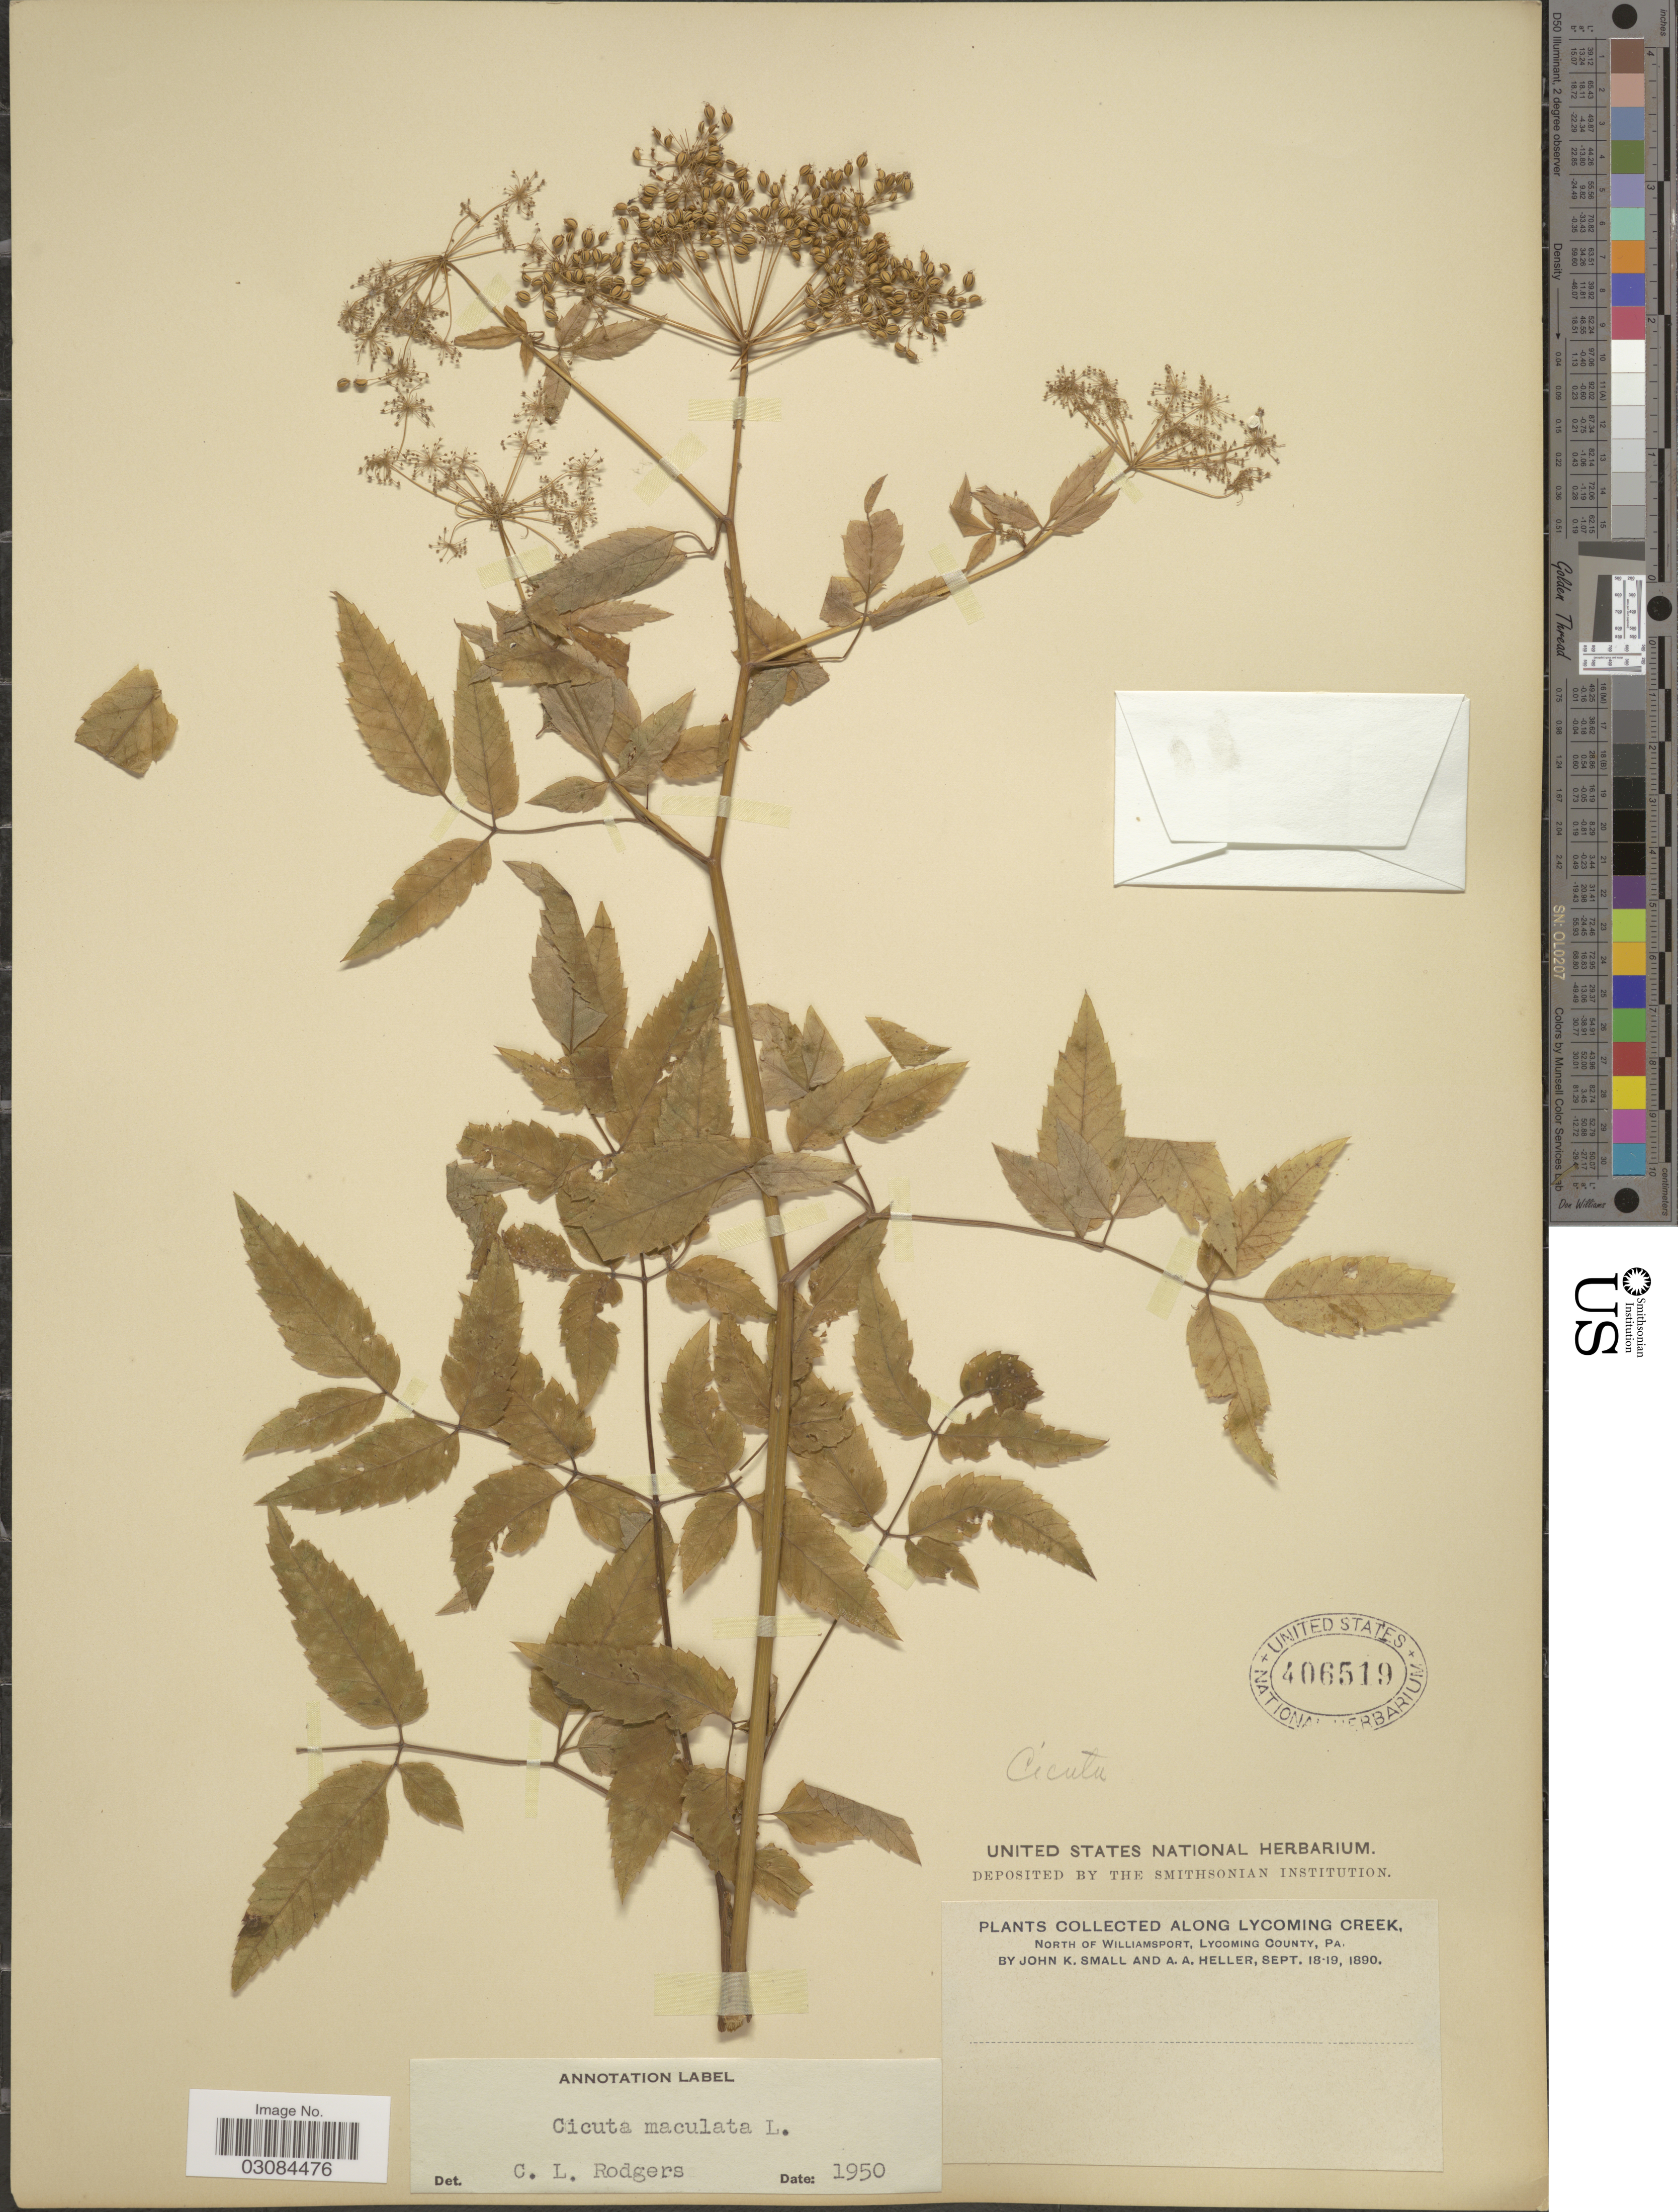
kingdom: Plantae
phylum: Tracheophyta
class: Magnoliopsida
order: Apiales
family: Apiaceae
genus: Cicuta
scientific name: Cicuta maculata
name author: L.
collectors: J. K. Small & A. A. Heller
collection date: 1890-09-18/1890-09-19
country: United States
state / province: Pennsylvania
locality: Along Lycoming Creek, north of Williamsport, Lyoming County, Pa.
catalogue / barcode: US 406519